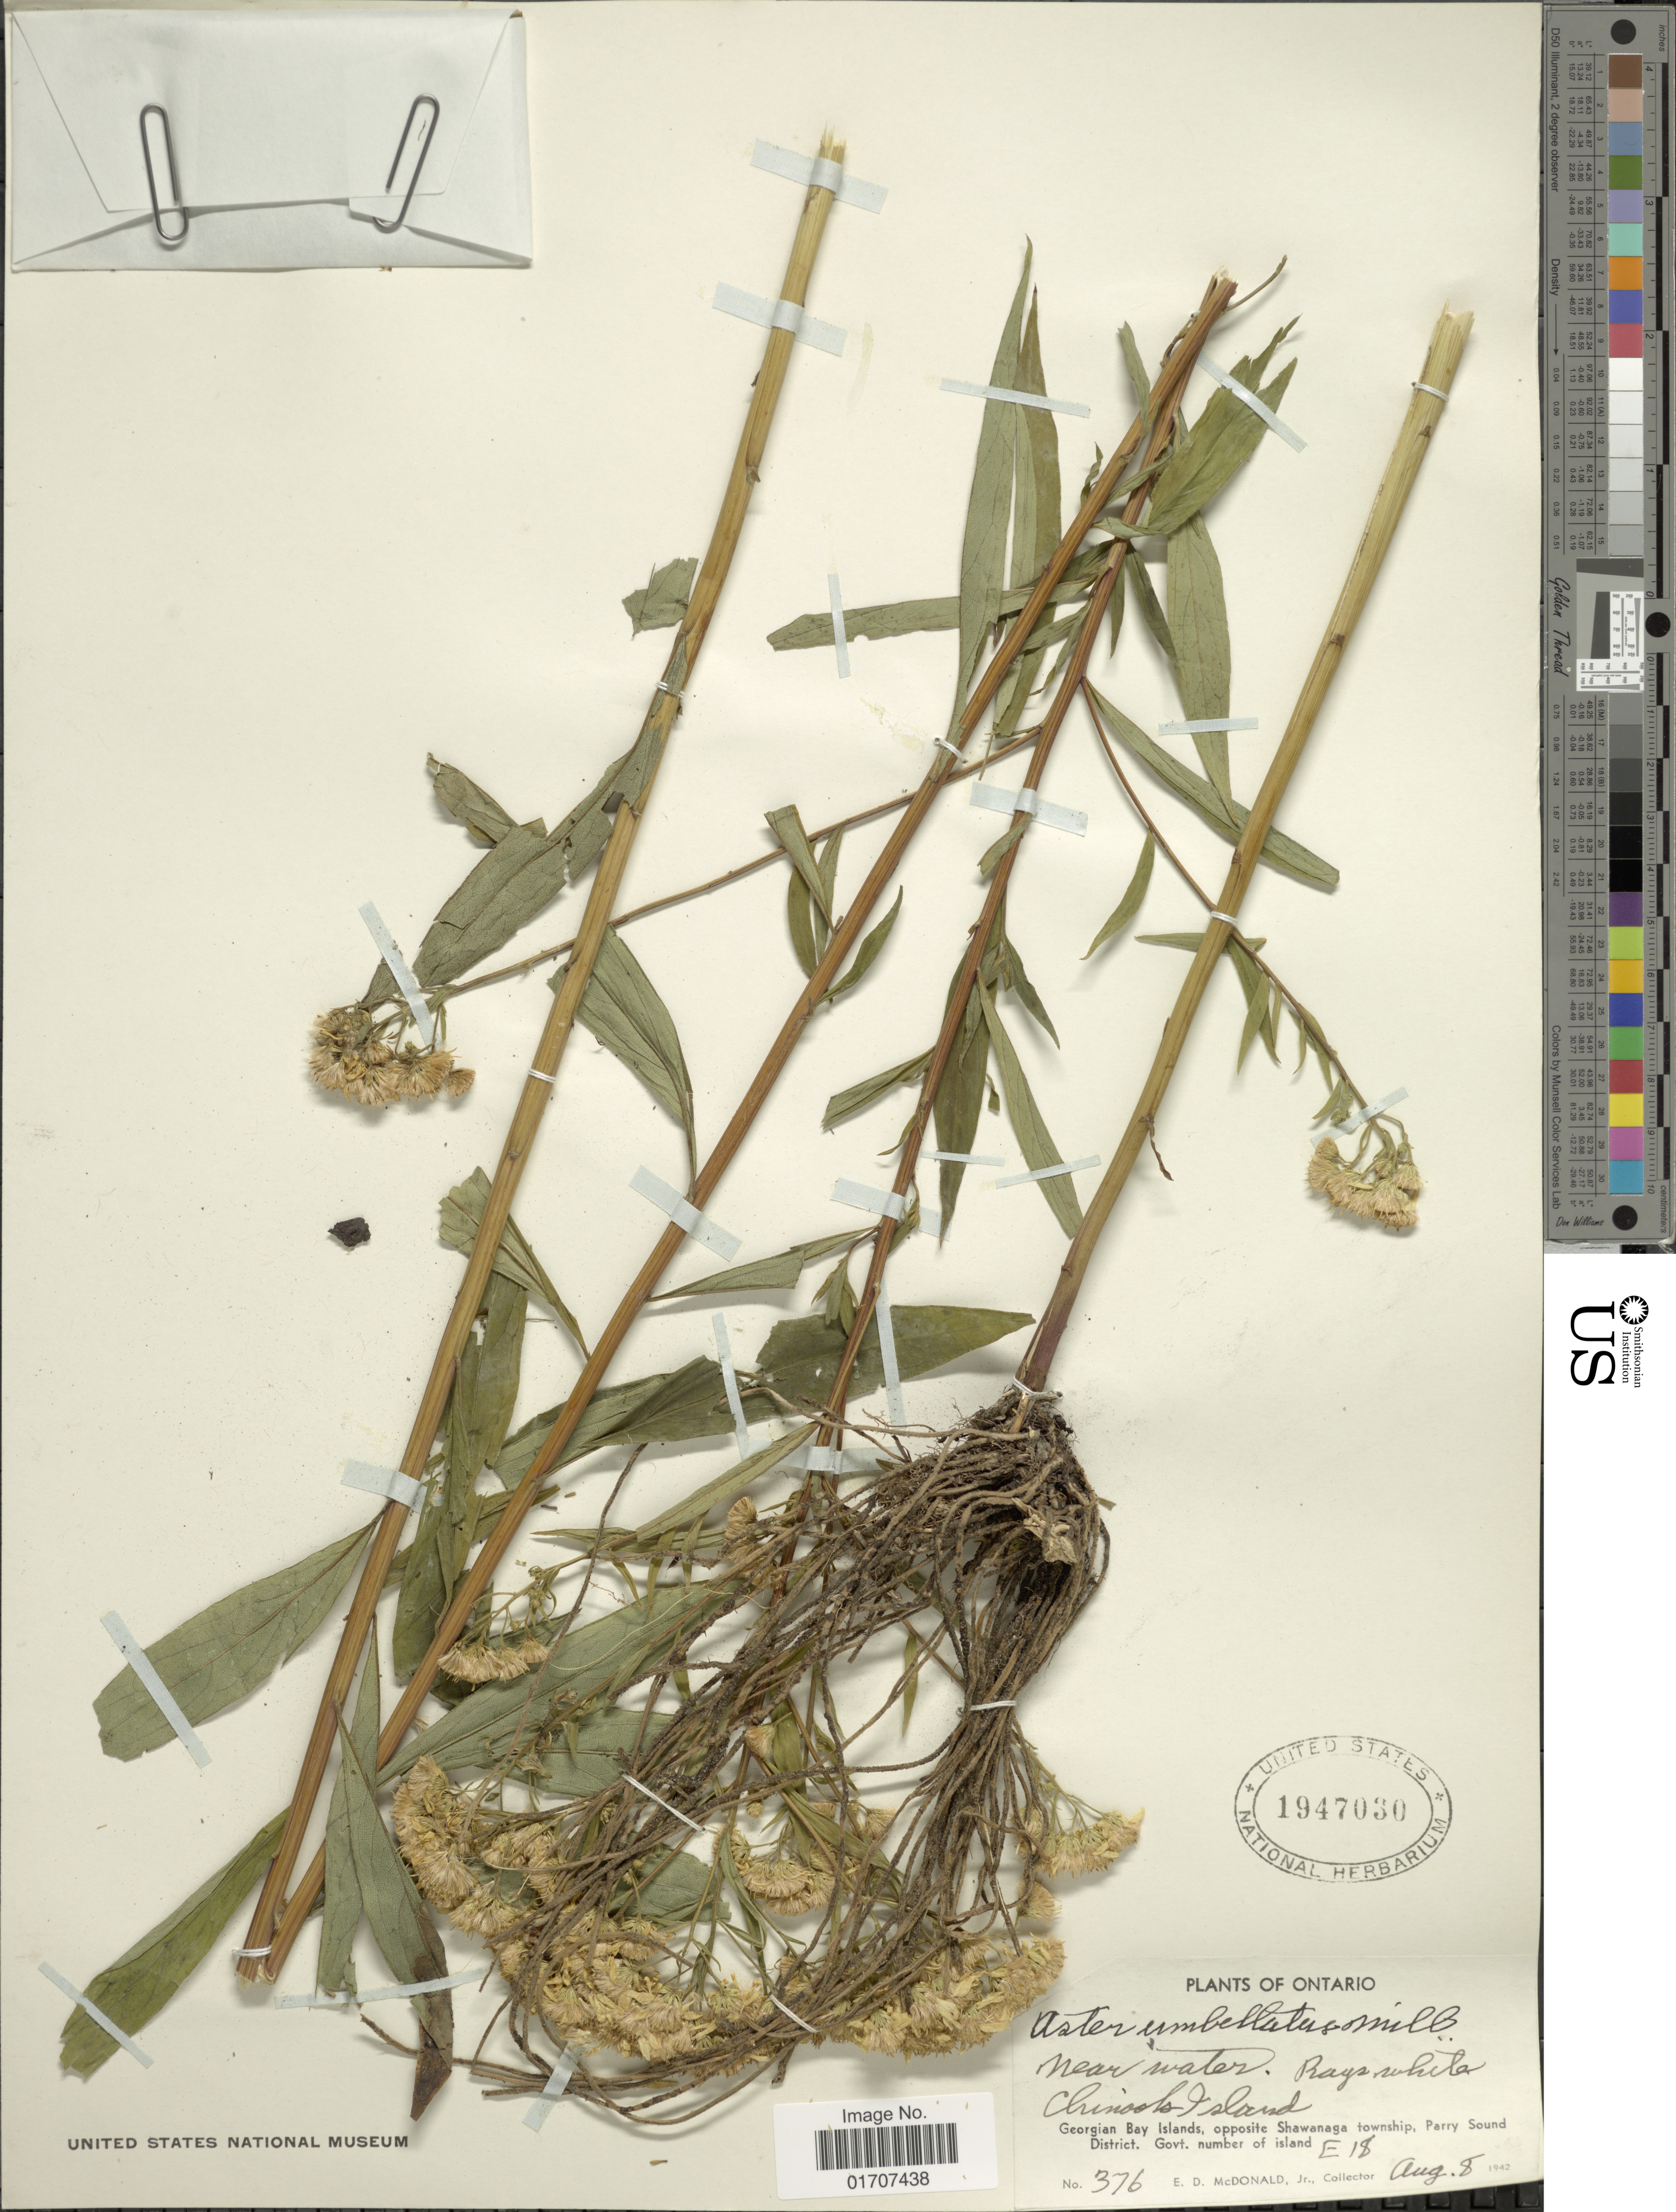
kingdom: Plantae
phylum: Tracheophyta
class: Magnoliopsida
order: Asterales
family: Asteraceae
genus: Doellingeria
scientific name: Doellingeria umbellata var. umbellata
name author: Nees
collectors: E. D. McDonald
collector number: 376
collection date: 1942-08-08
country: Canada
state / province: Ontario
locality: Near water, Clrinoals Island, Georgian Bay Islands, opposite Shawanaga township, Parry Sound District, Govt. number of Island E18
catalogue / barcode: US 1947030